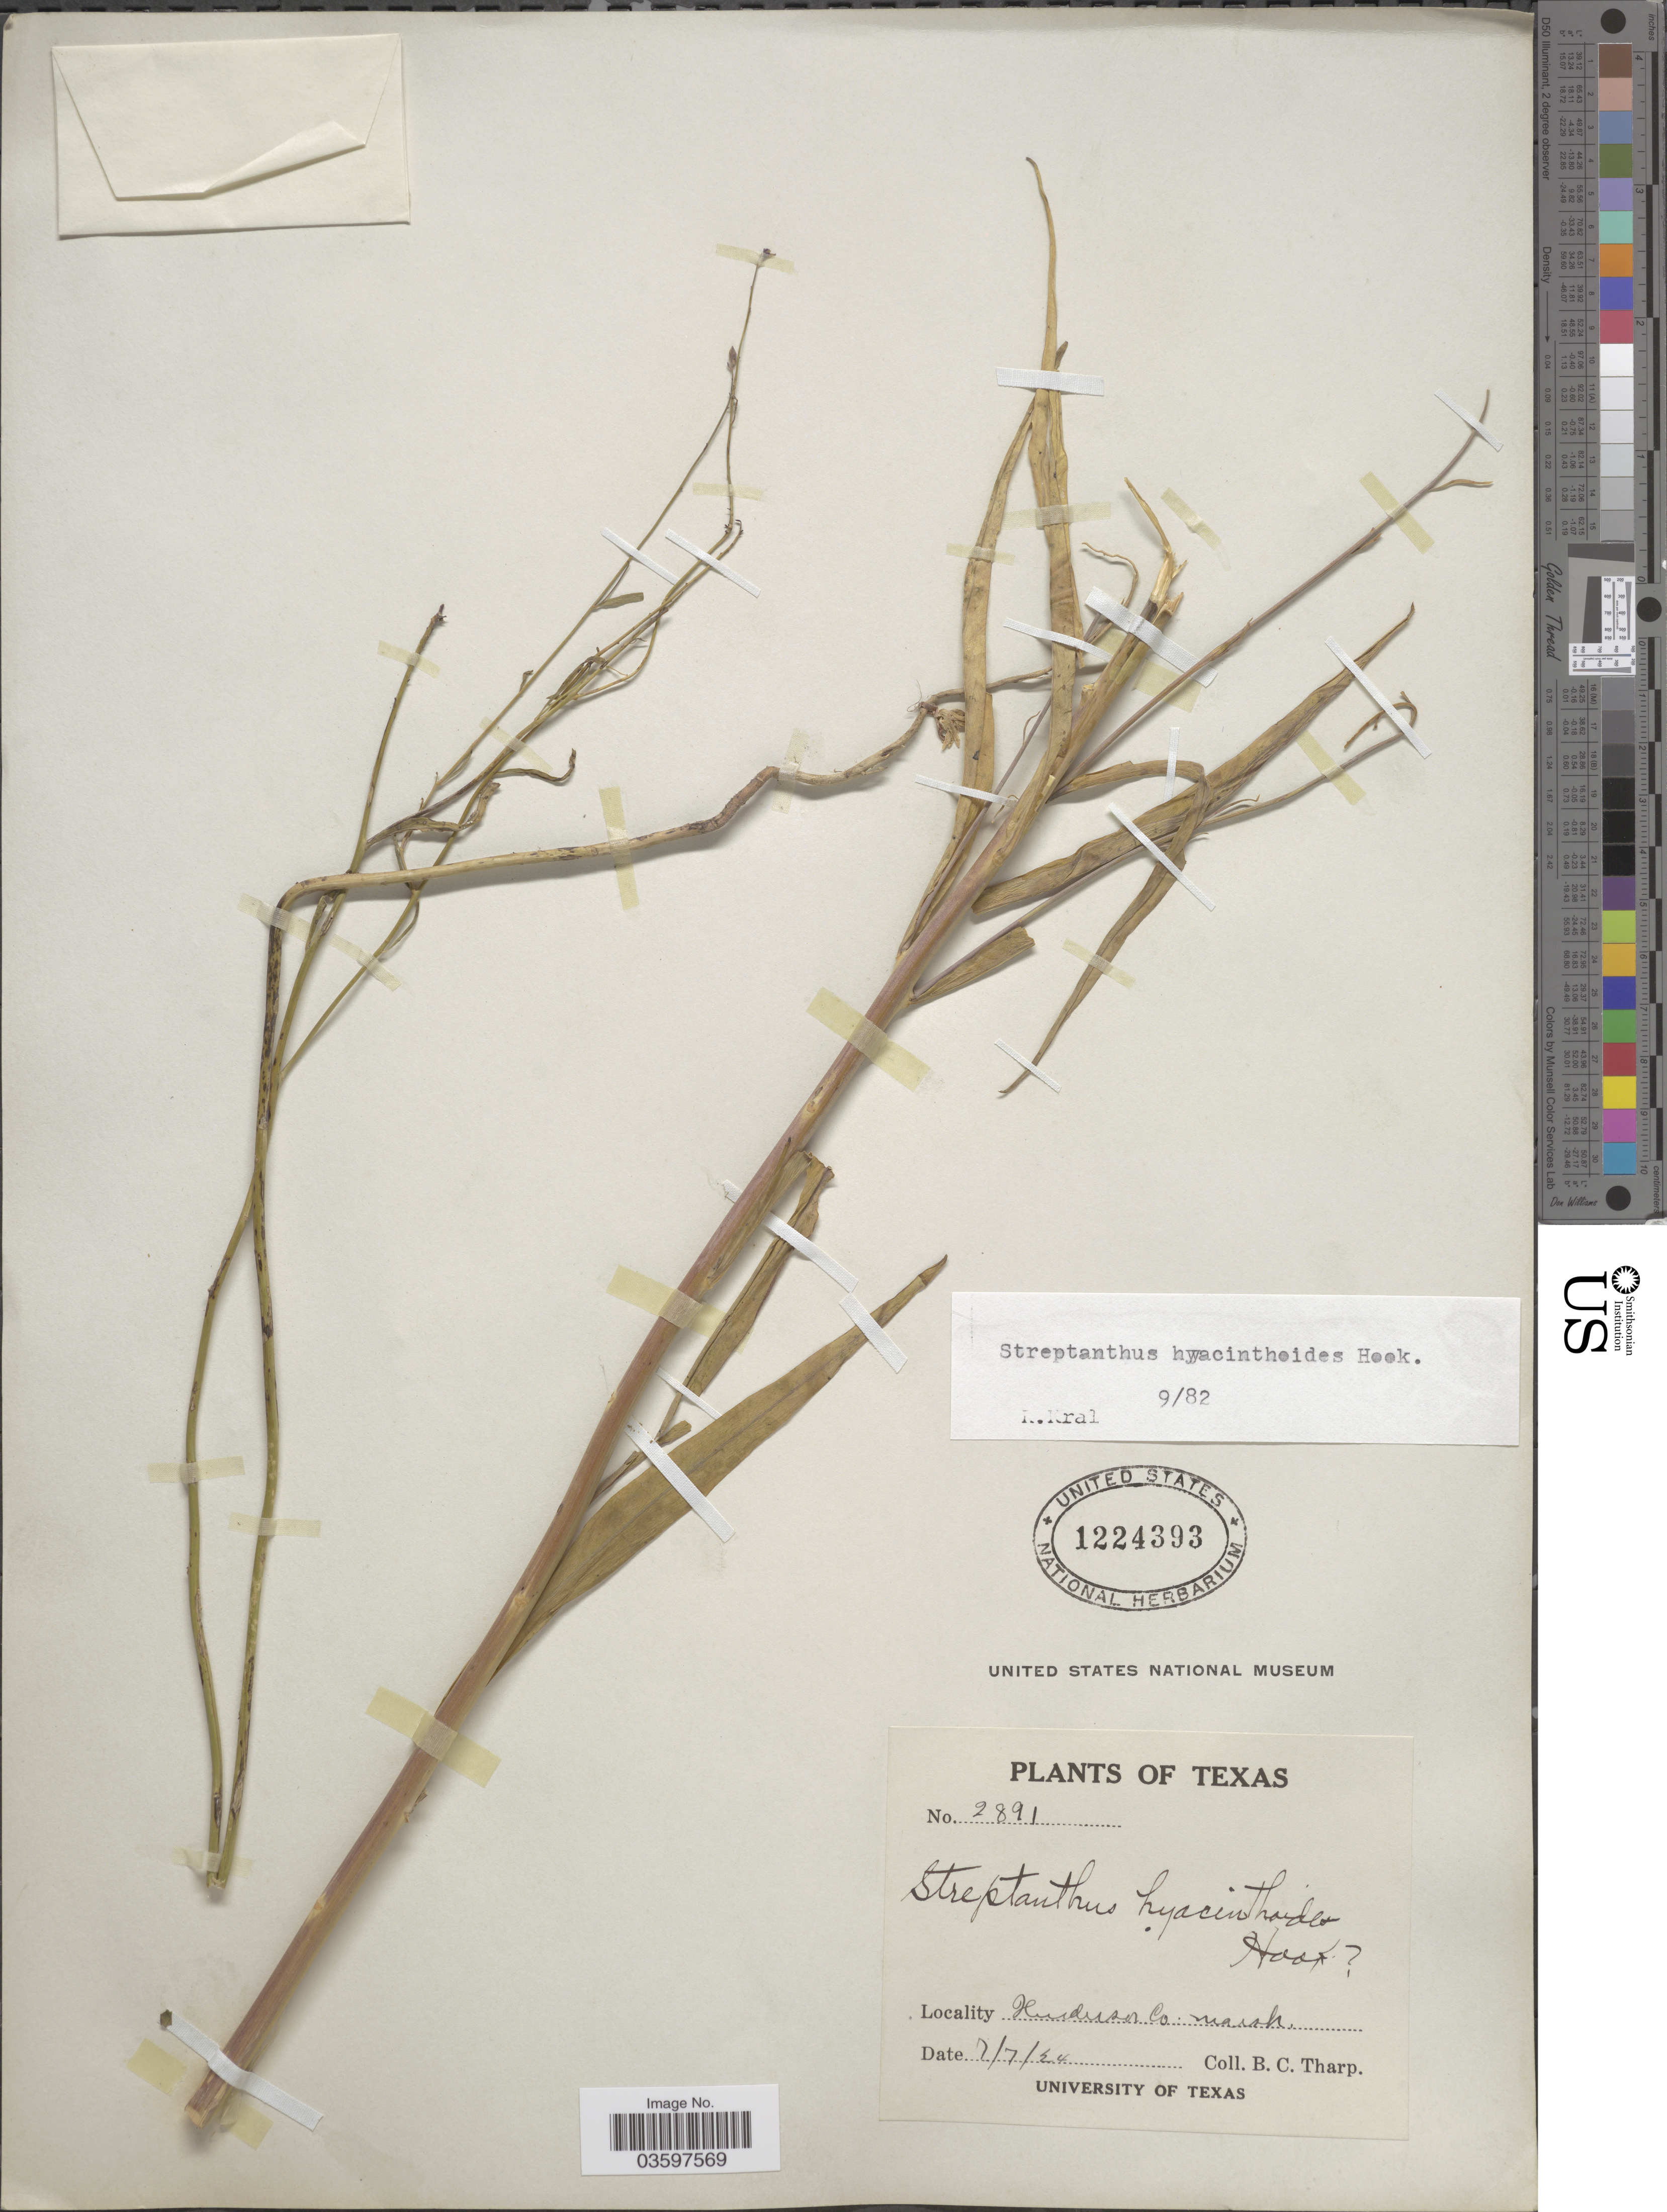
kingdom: Plantae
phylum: Tracheophyta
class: Magnoliopsida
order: Brassicales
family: Brassicaceae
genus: Streptanthus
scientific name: Streptanthus hyacinthoides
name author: Hook.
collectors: B. C. Tharp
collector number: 2891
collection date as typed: Transcribed d/m/y: 7/7/24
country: United States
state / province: Texas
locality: Henderson Co.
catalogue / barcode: US 1224393